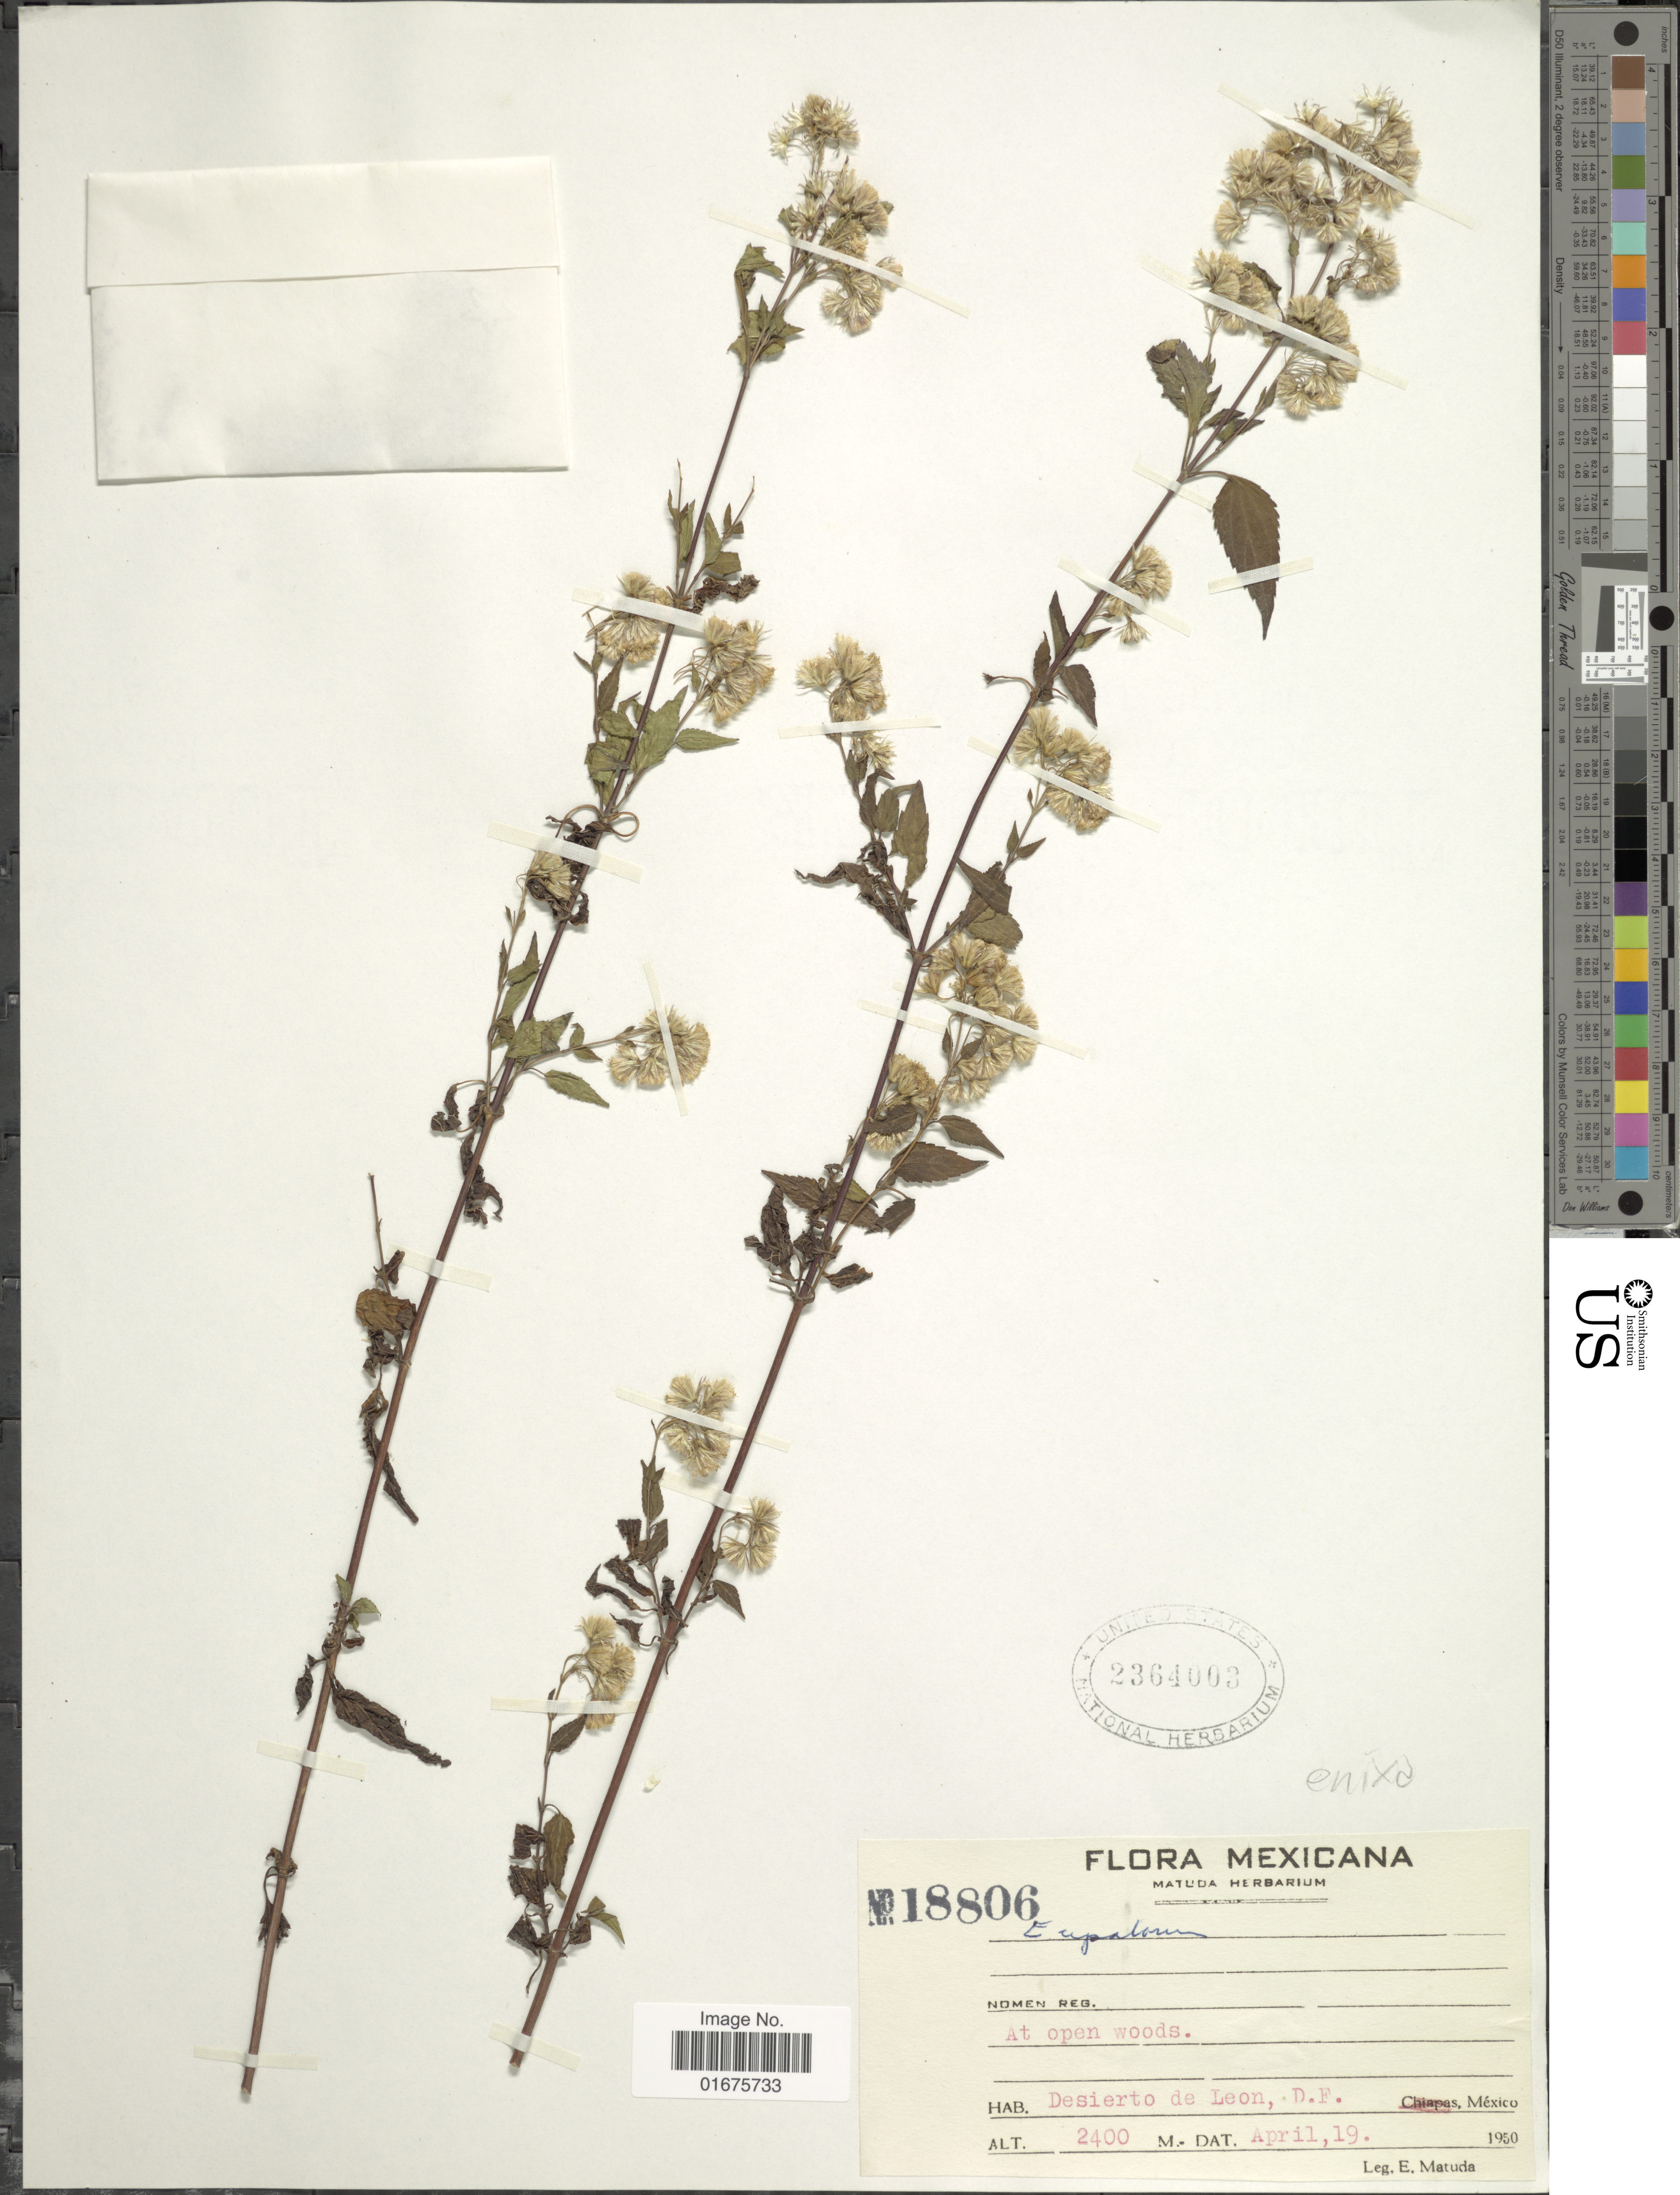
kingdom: Plantae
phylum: Tracheophyta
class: Magnoliopsida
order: Asterales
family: Asteraceae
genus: Ageratina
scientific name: Ageratina enixa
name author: (B.L. Rob.) R.M. King & H. Rob.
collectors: E. Matuda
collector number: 18806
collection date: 1950-04-19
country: Mexico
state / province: Distrito Federal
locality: Desierto de Leon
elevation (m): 2400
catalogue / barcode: US 2364003